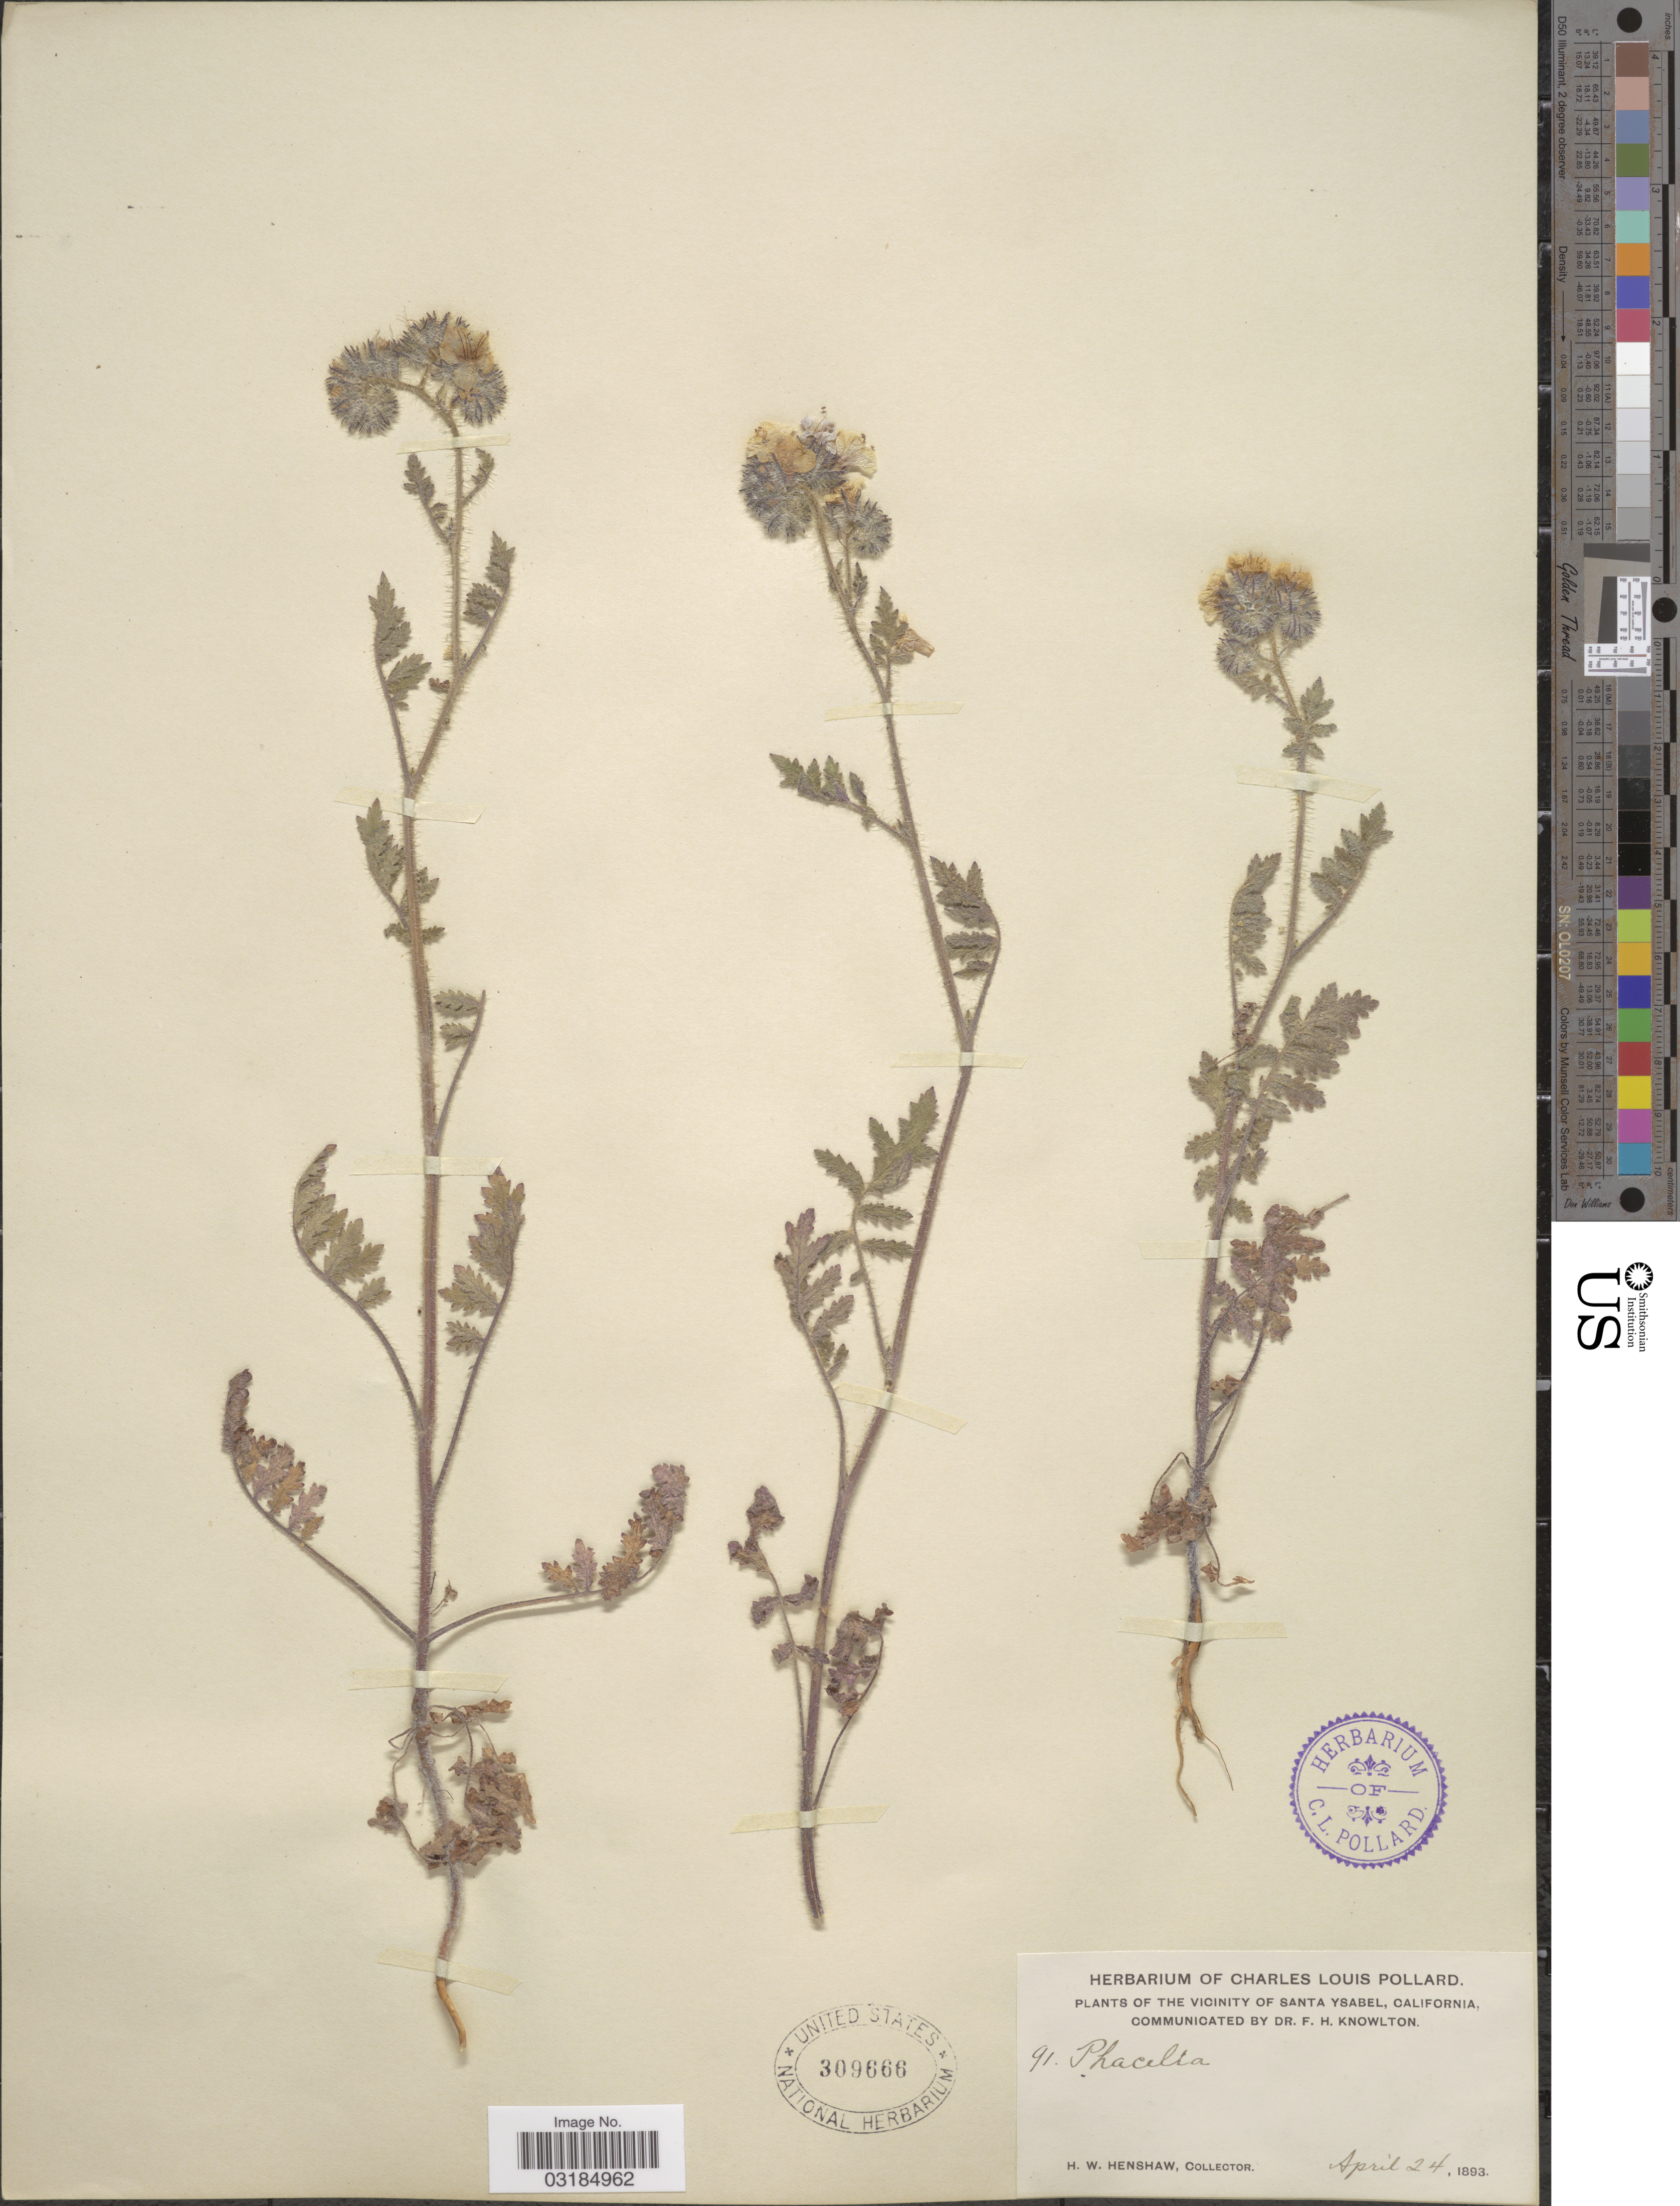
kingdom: Plantae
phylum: Tracheophyta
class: Magnoliopsida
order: Boraginales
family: Hydrophyllaceae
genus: Phacelia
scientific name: Phacelia cicutaria var. hispida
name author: (A. Gray) J.T. Howell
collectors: H. Henshaw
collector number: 91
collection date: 1893-04-24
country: United States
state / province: California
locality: Vicinity of Santa Ysabel.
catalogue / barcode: US 309666